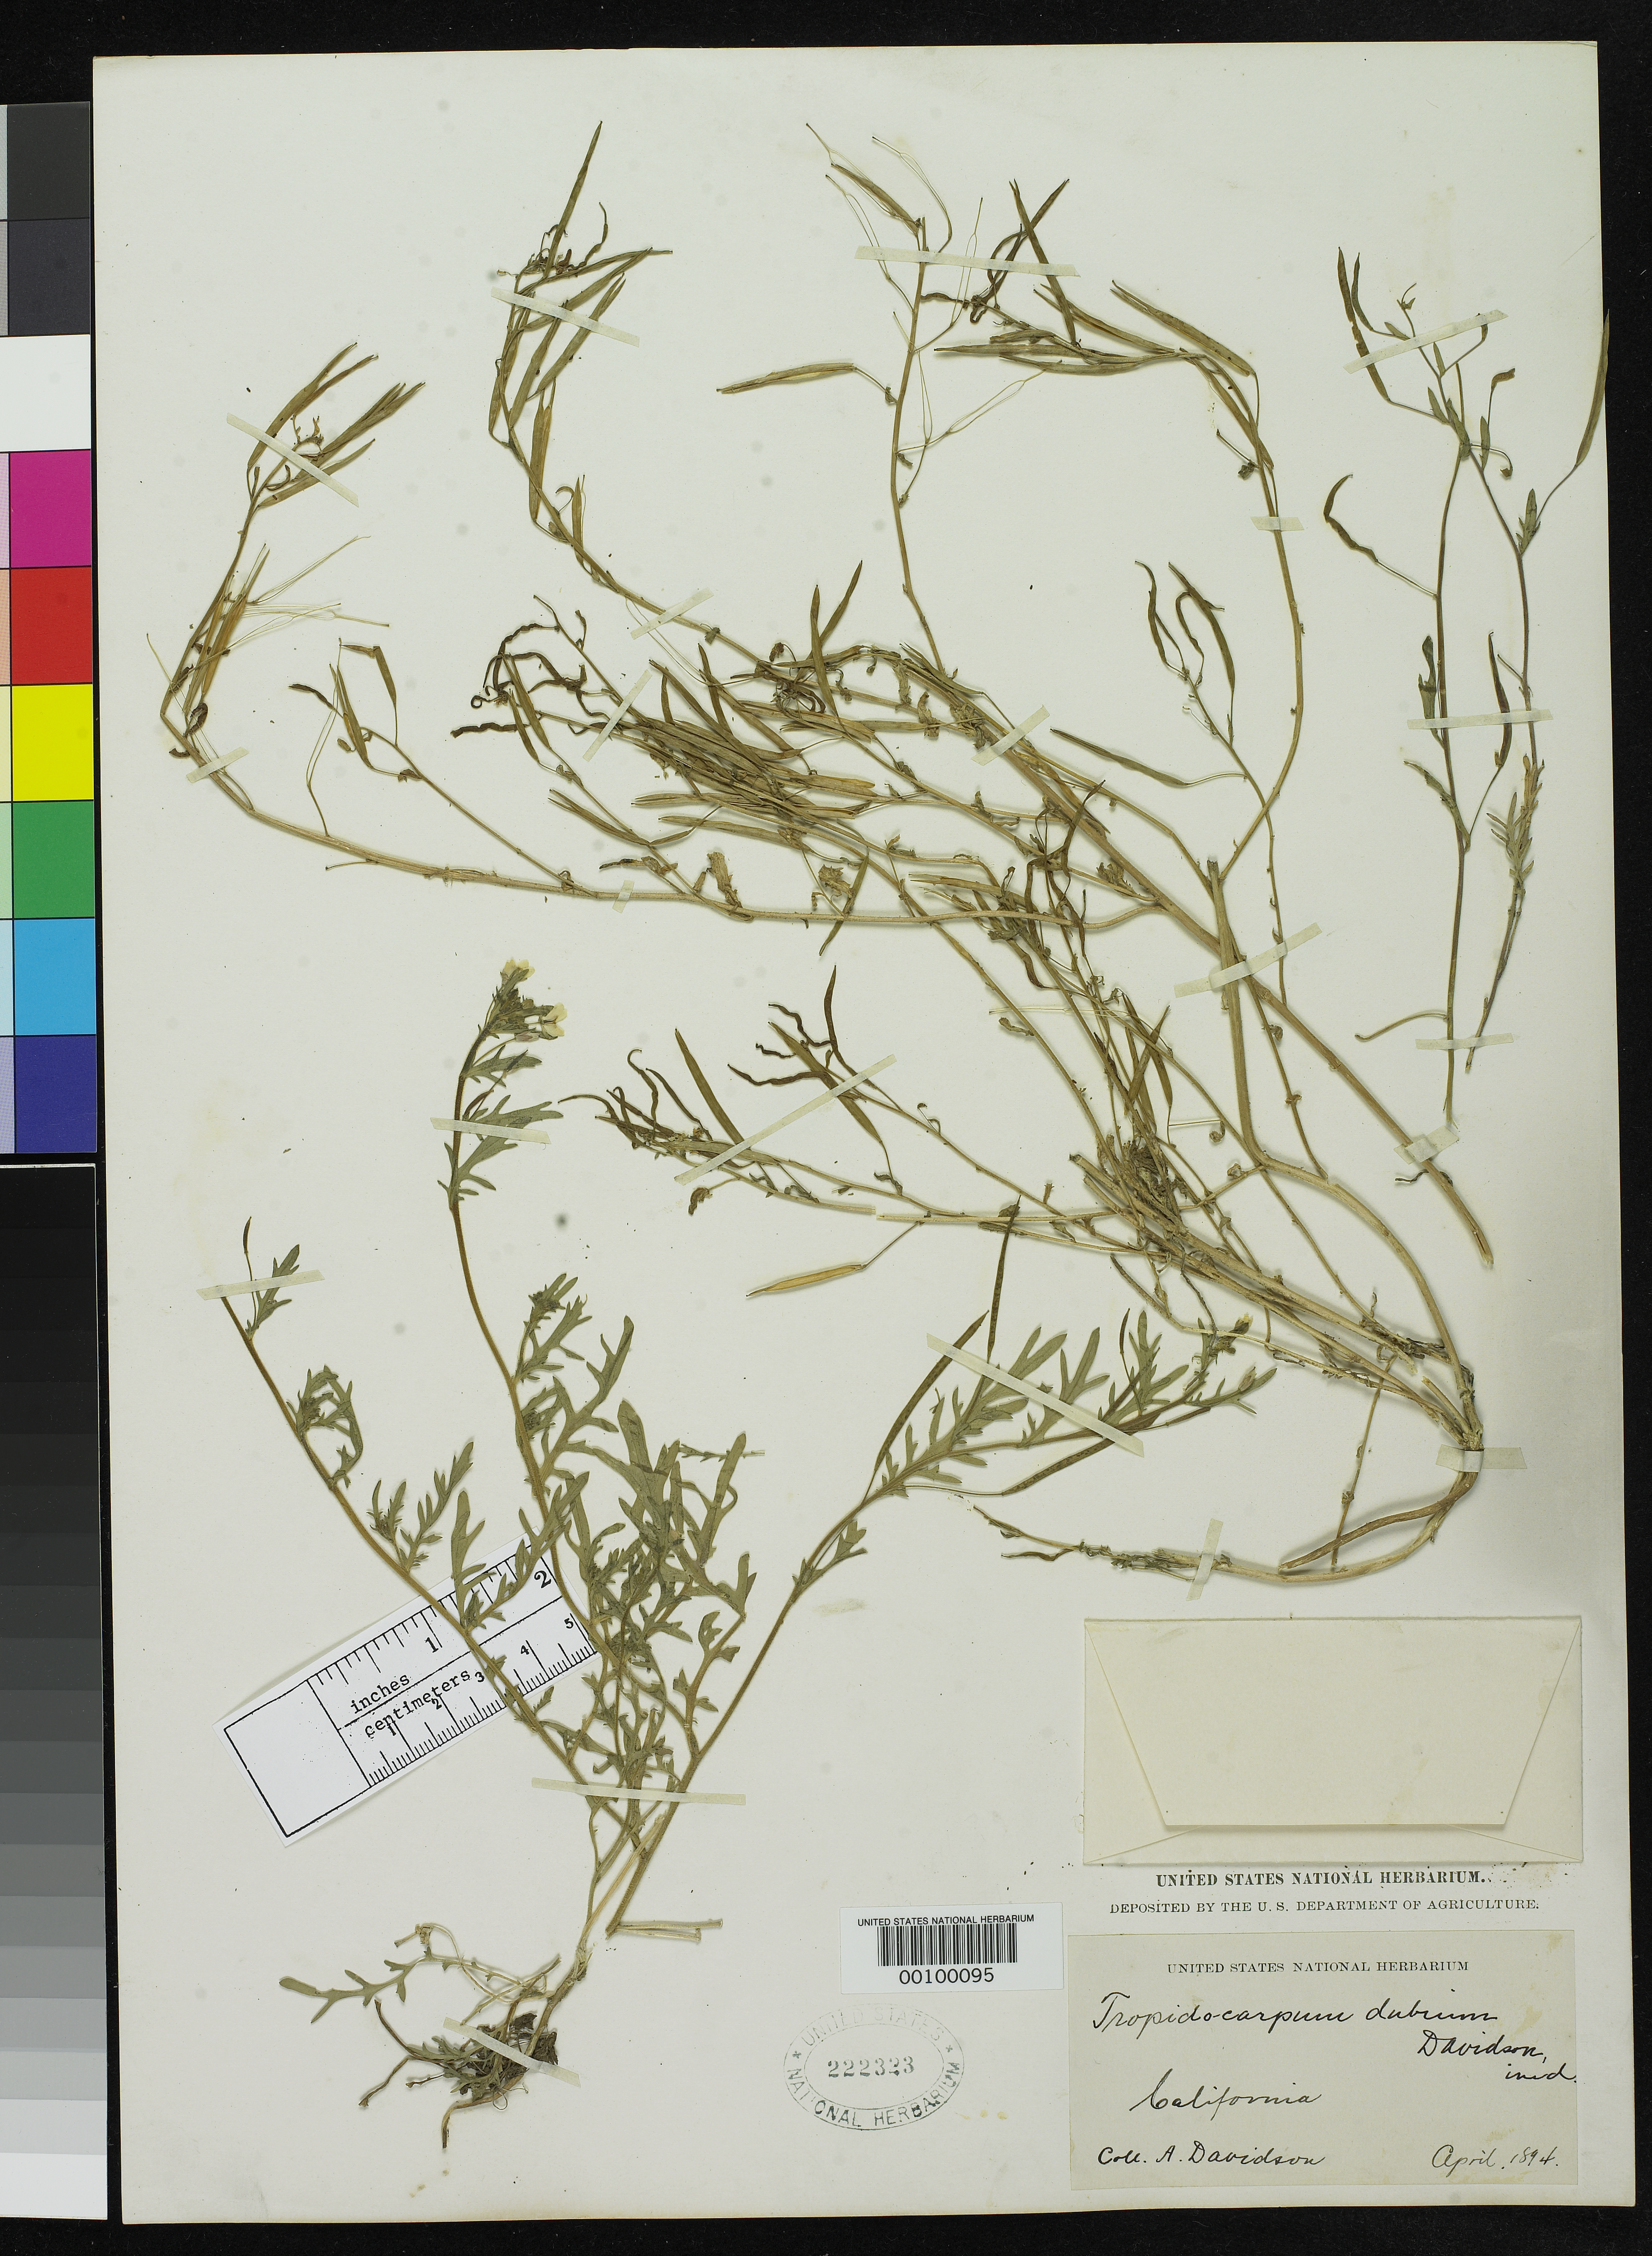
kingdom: Plantae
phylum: Tracheophyta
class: Magnoliopsida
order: Brassicales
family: Brassicaceae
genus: Tropidocarpum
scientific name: Tropidocarpum dubium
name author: Davidson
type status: Type Collection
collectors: A. Davidson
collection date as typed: Apr 1894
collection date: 1894-04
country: United States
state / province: California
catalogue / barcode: US 222323